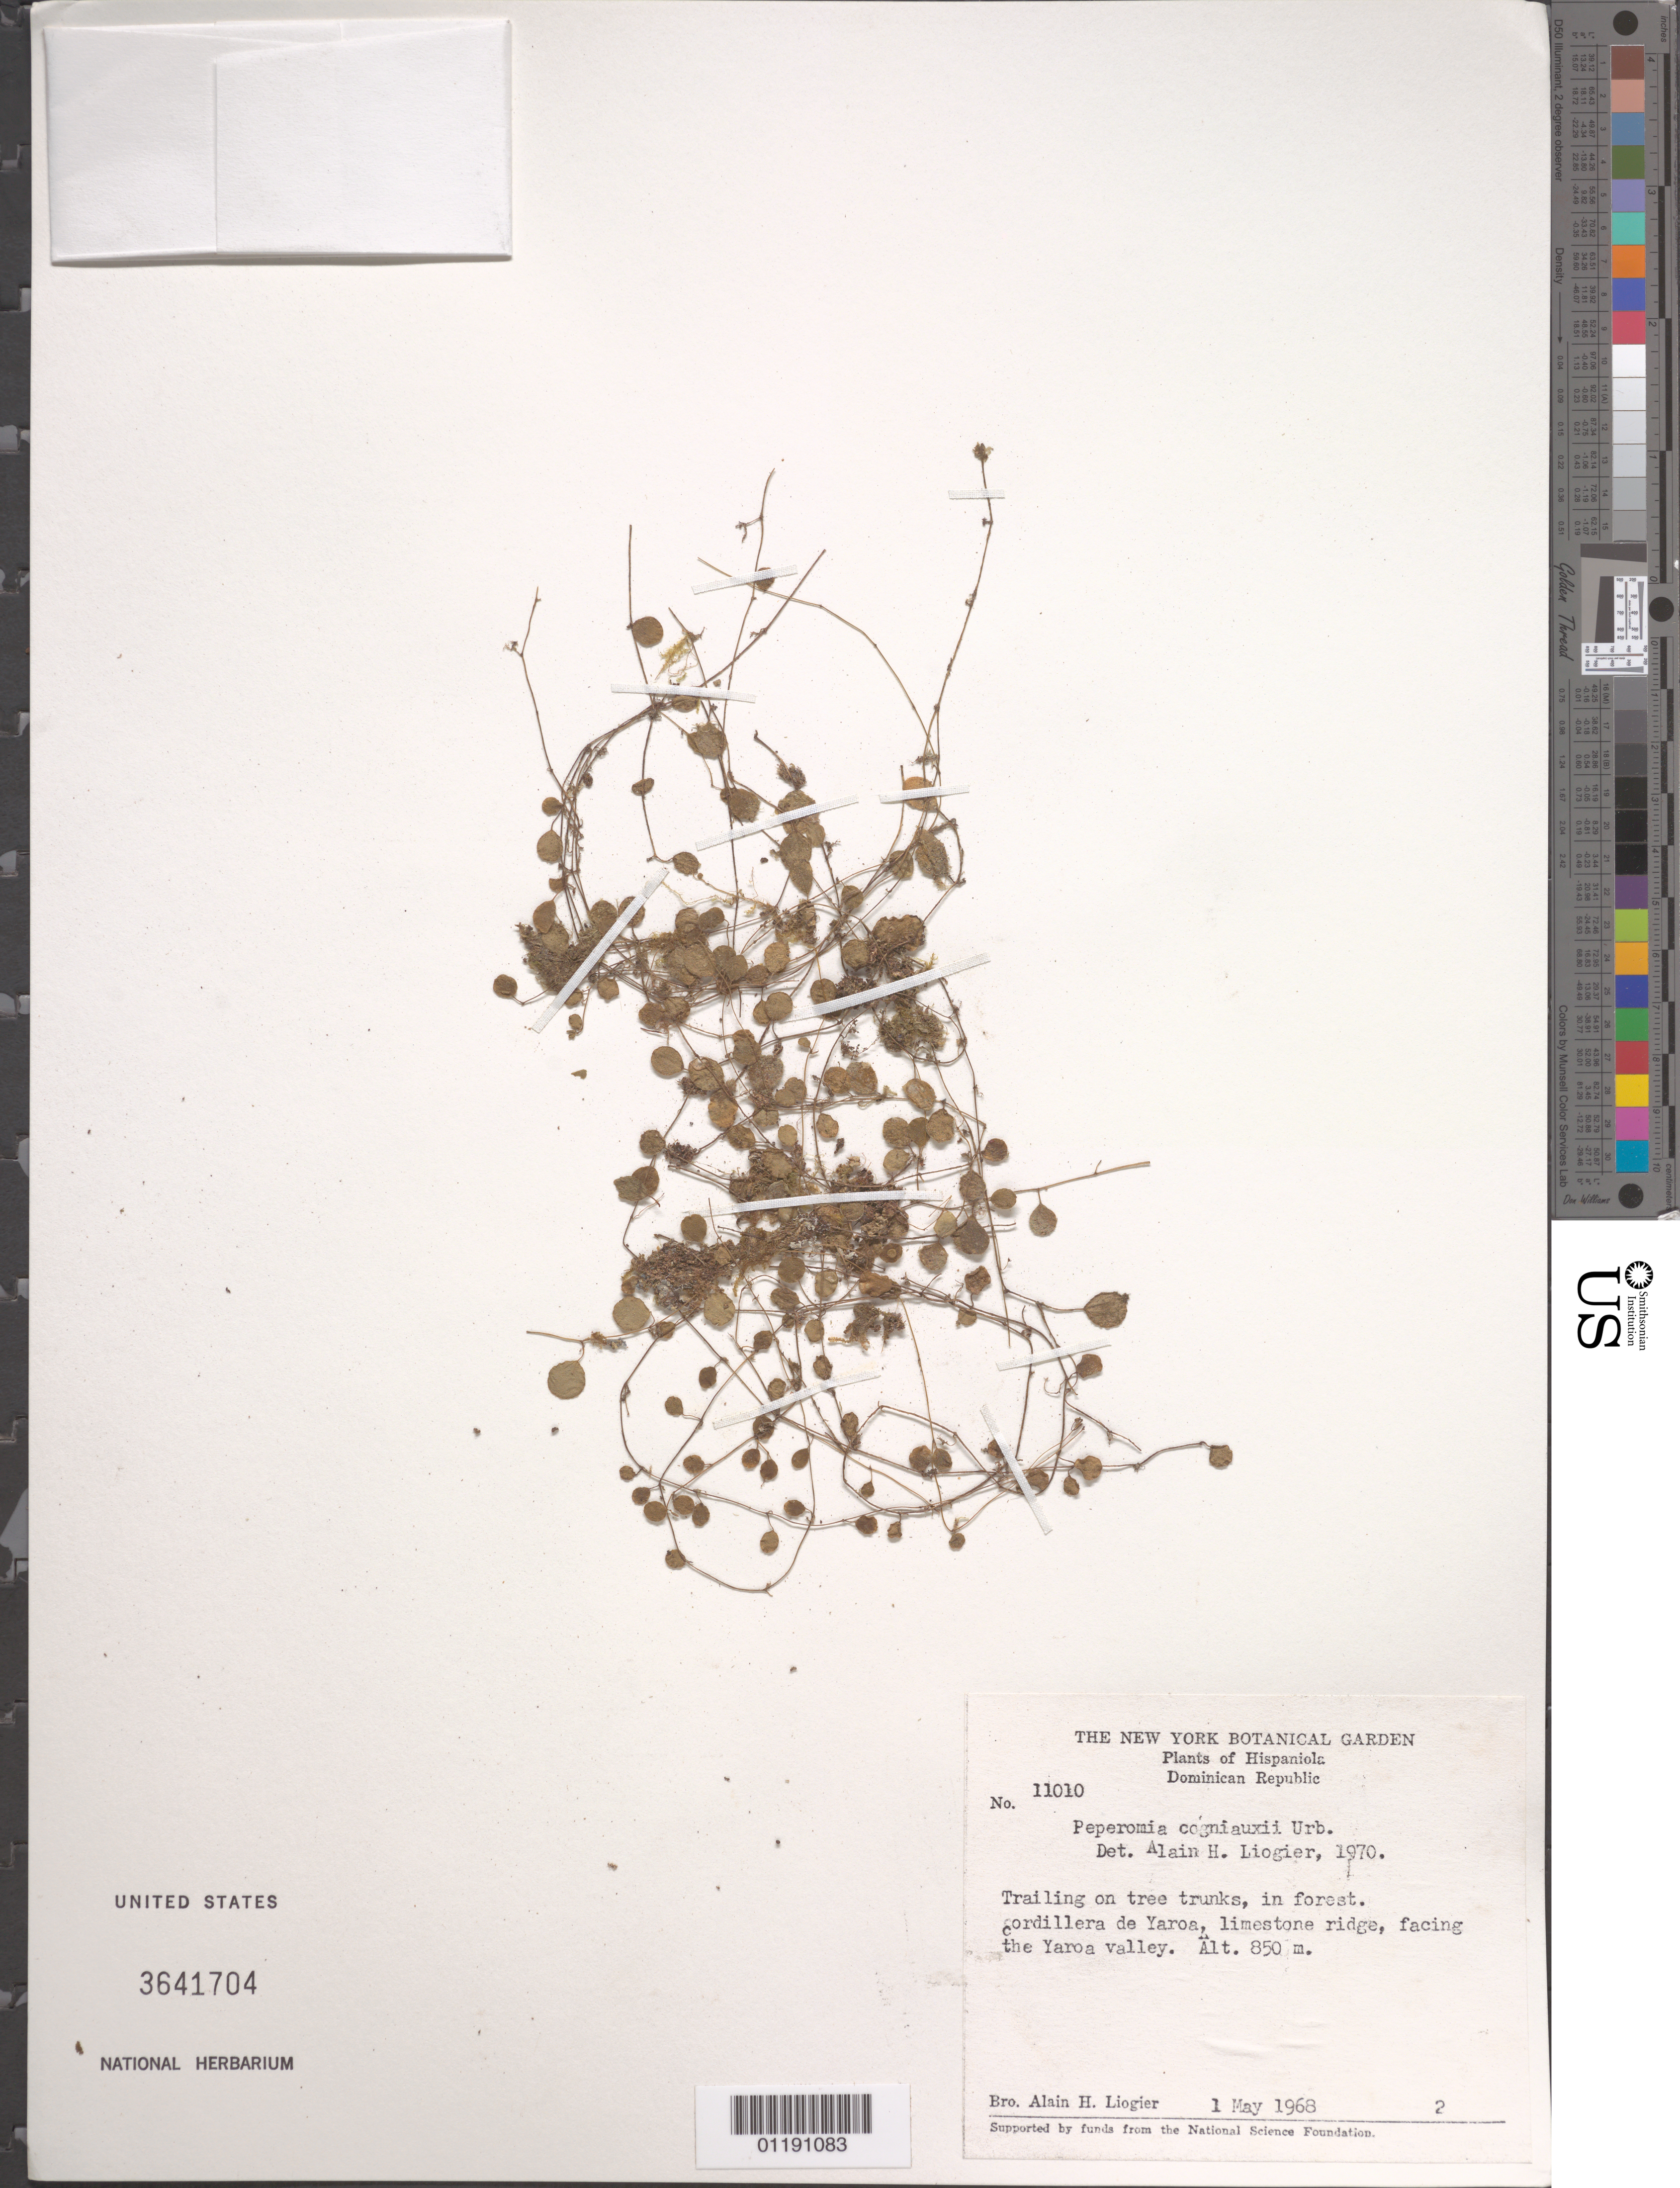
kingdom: Plantae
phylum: Tracheophyta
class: Magnoliopsida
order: Piperales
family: Piperaceae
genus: Peperomia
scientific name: Peperomia cogniauxii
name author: Urb.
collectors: A. H. Liogier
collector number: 11010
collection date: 1968-05-01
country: Dominican Republic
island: Hispaniola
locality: Cordillera de Yaroa, facing the Yaroa valley.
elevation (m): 850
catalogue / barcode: US 3641704